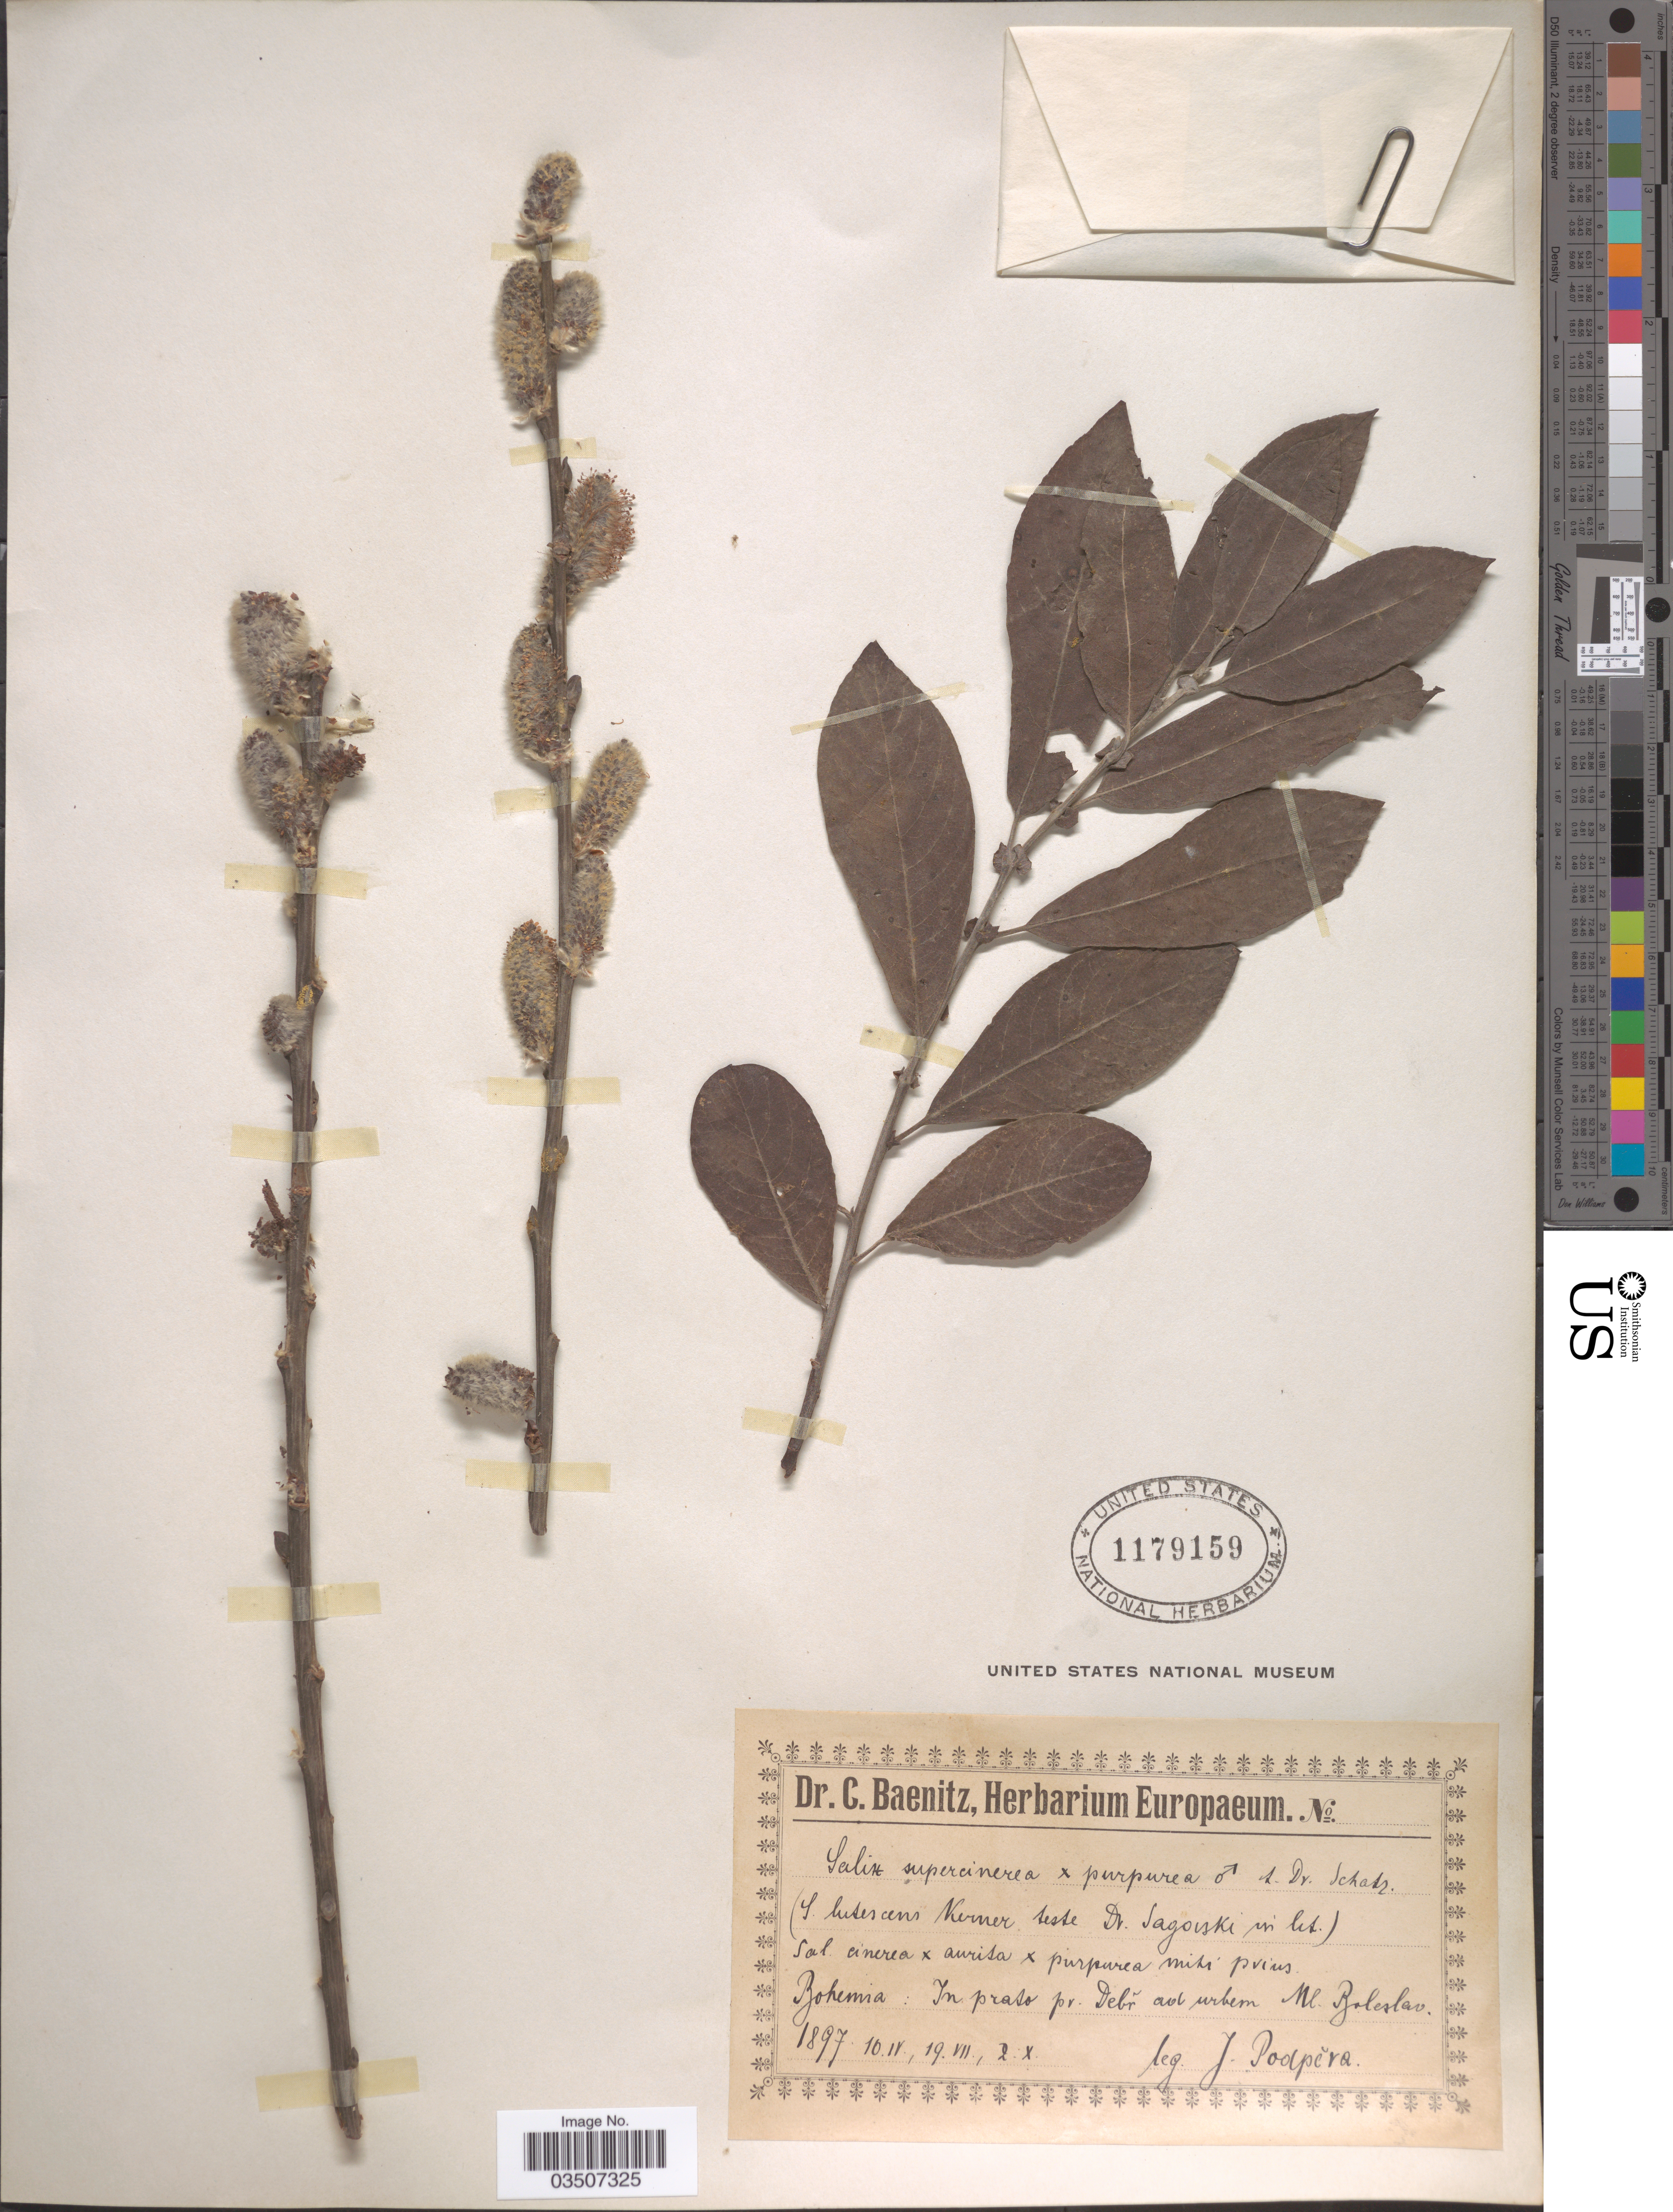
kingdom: Plantae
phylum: Tracheophyta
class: Magnoliopsida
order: Malpighiales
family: Salicaceae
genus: Salix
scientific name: Salix supercinerea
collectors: J. Podpera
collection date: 1897-04-10/1897-10-02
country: Czechia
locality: Bohemia: In praso pr. Debr ad urbem Ml [interpreted]. Boleslav.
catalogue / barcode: US 1179159